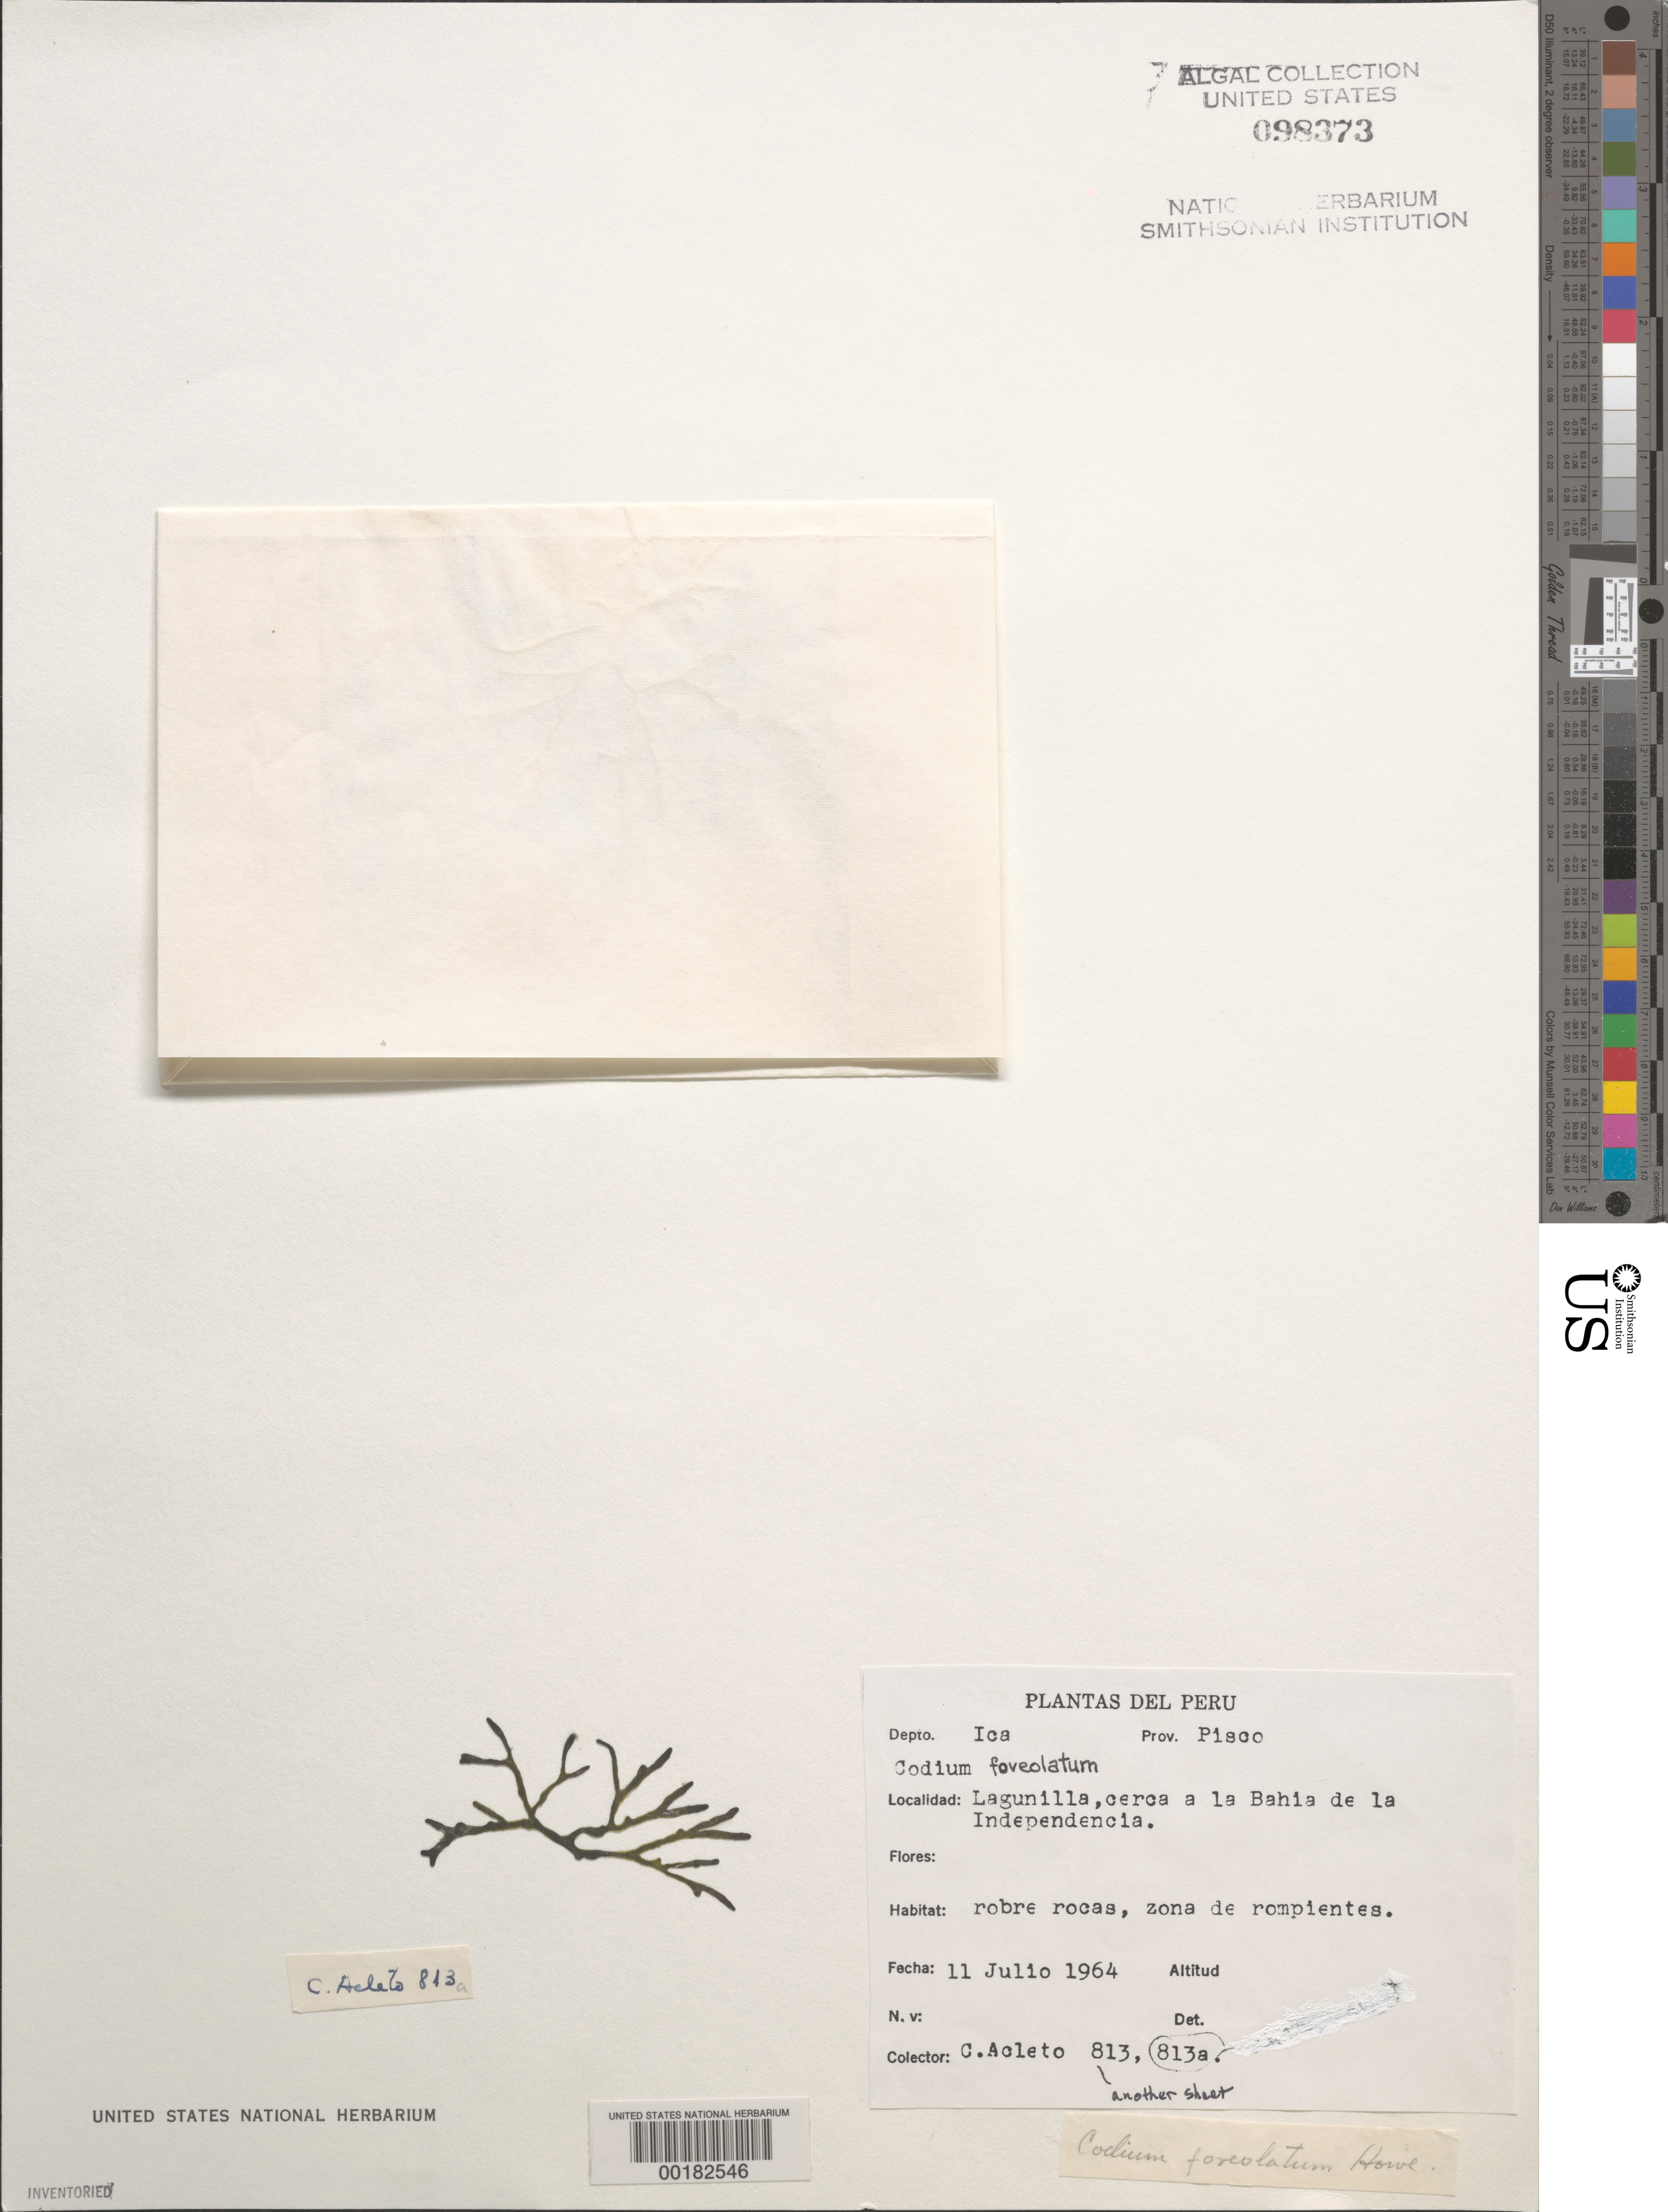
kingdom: Plantae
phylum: Chlorophyta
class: Ulvophyceae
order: Bryopsidales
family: Codiaceae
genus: Codium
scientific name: Codium foveolatum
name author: M. Howe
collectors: C. Acleto O.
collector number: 813a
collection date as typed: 11 Jul 1964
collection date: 1964-07-11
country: Peru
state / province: Ica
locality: Lagunilla, near Bahia de la Independencia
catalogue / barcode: US 98373